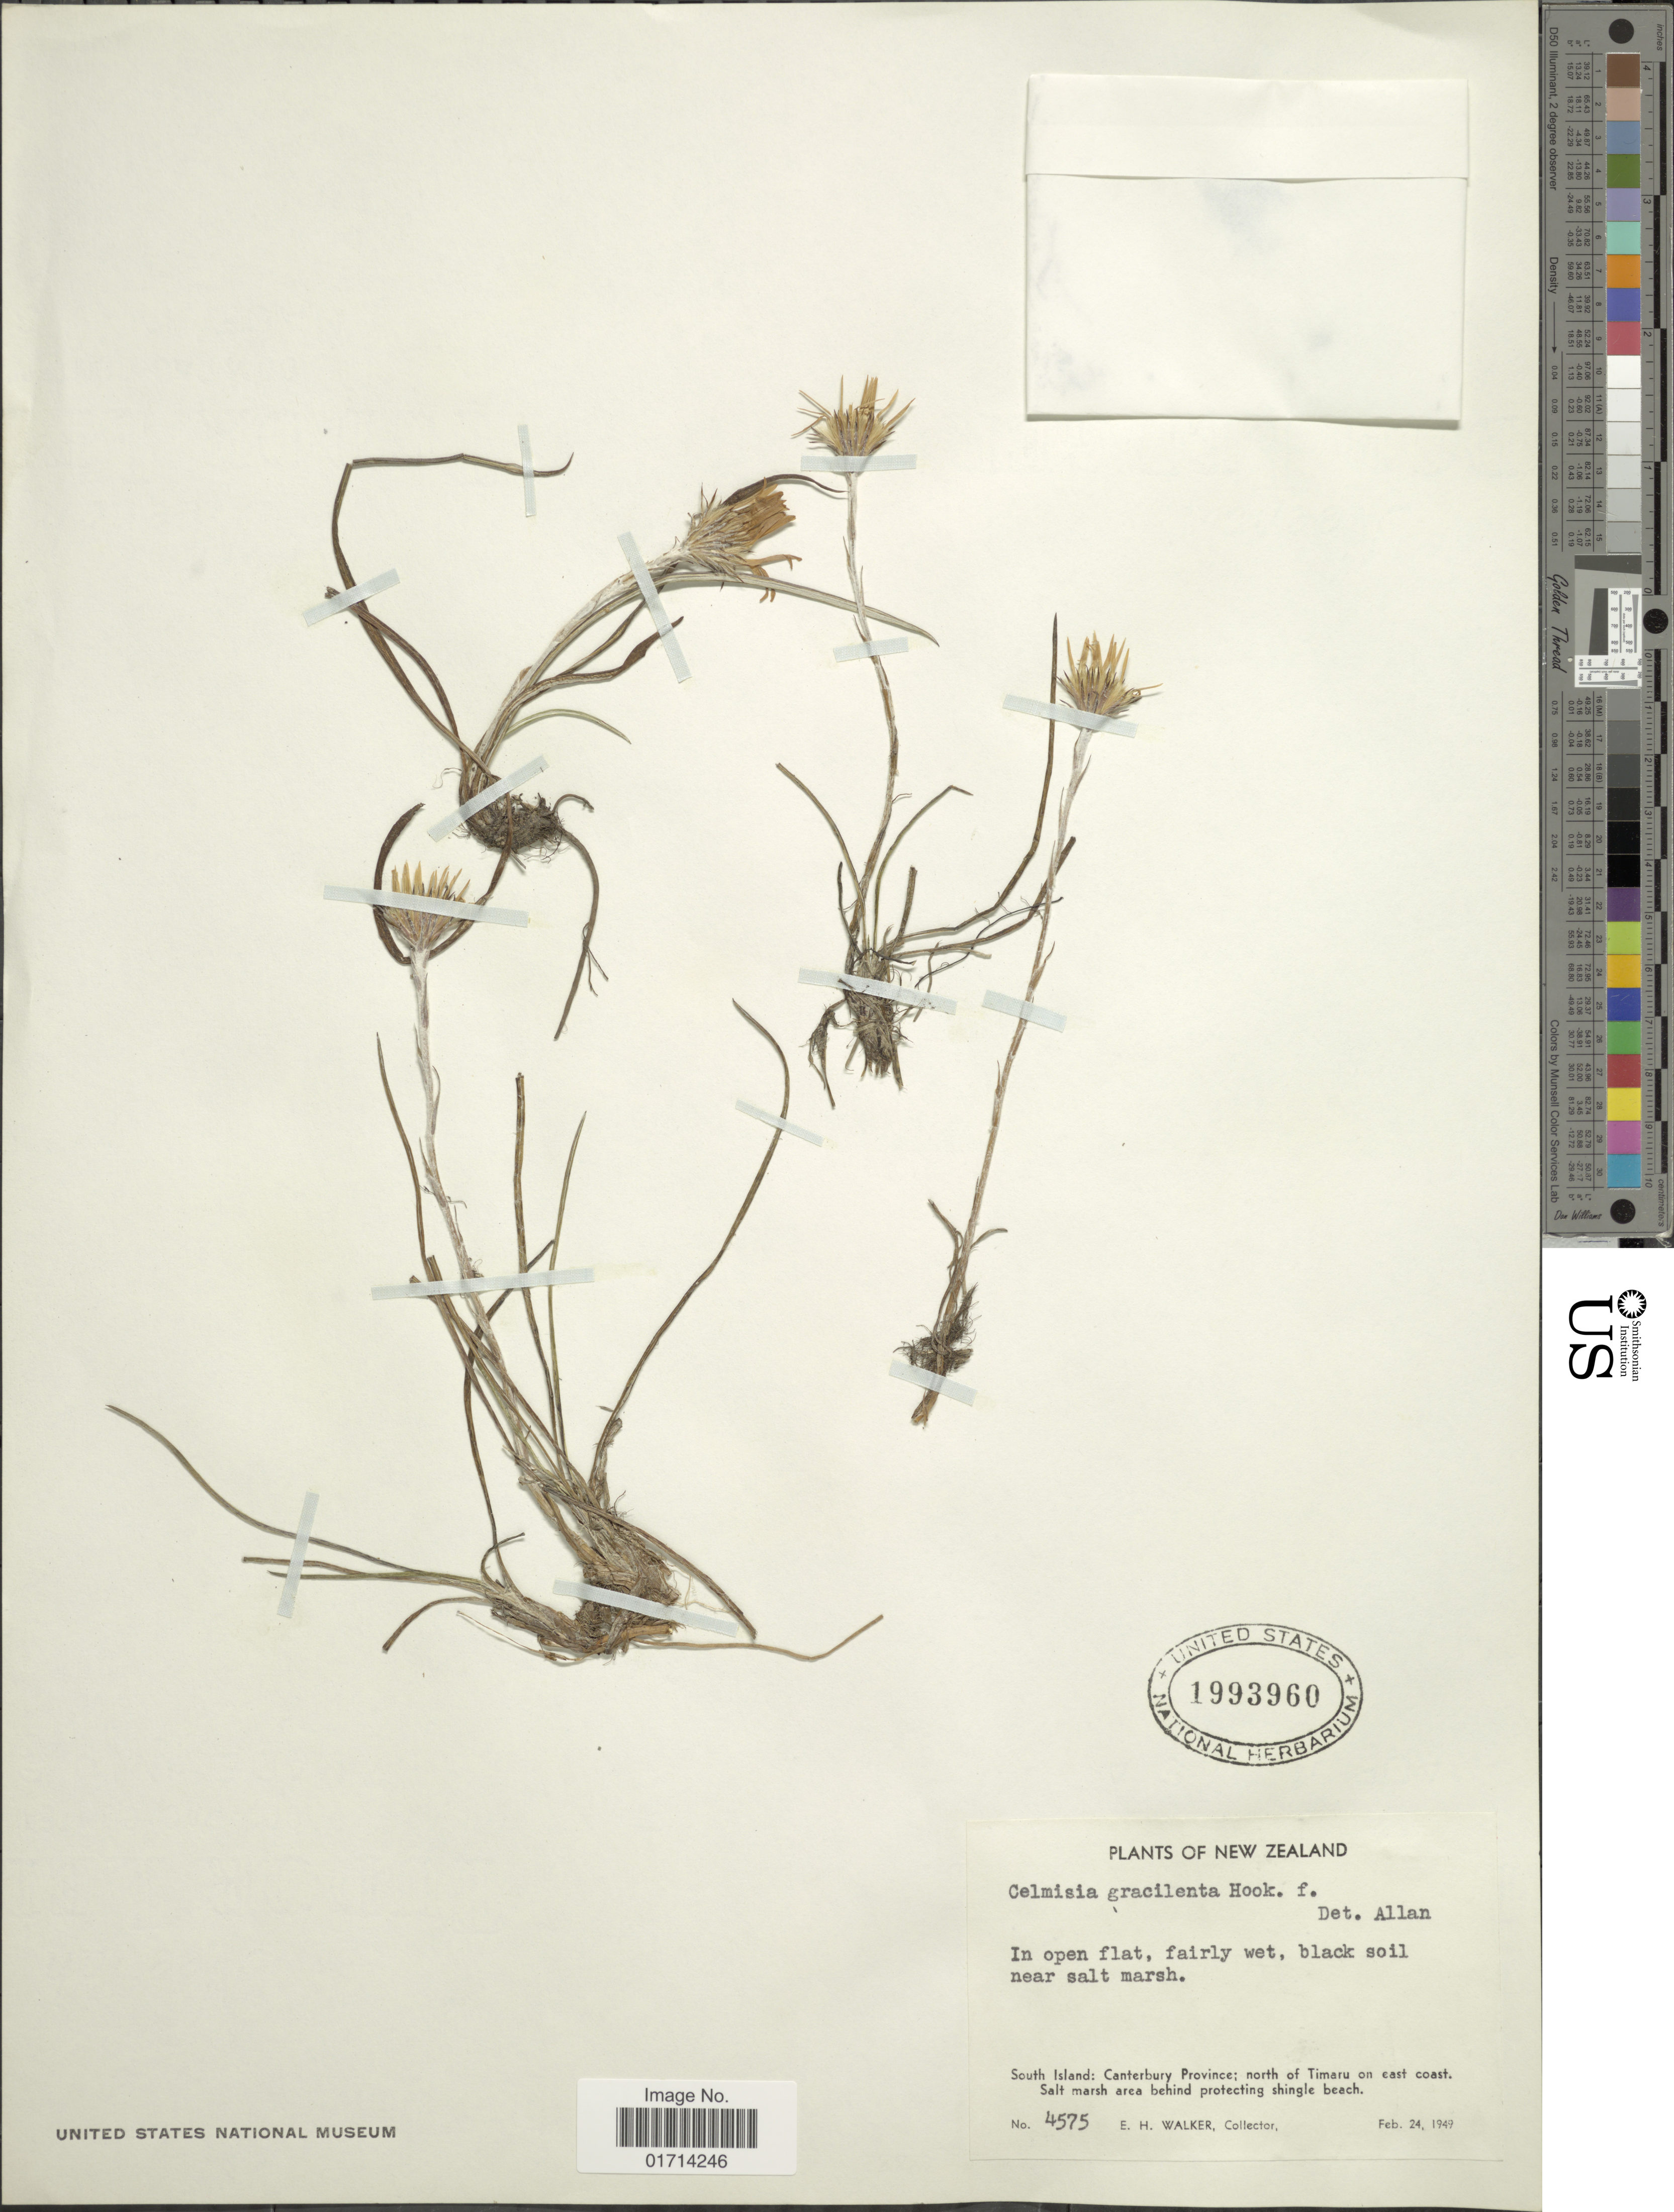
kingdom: Plantae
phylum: Tracheophyta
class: Magnoliopsida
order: Asterales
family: Asteraceae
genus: Celmisia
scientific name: Celmisia gracilenta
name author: Hook. f.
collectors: E. H. Walker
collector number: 4575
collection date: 1949-02-24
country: New Zealand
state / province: Canterbury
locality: Near Salt marsh, South Island: Canterbury Province; north of Timaru on east coast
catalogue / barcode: US 1993960